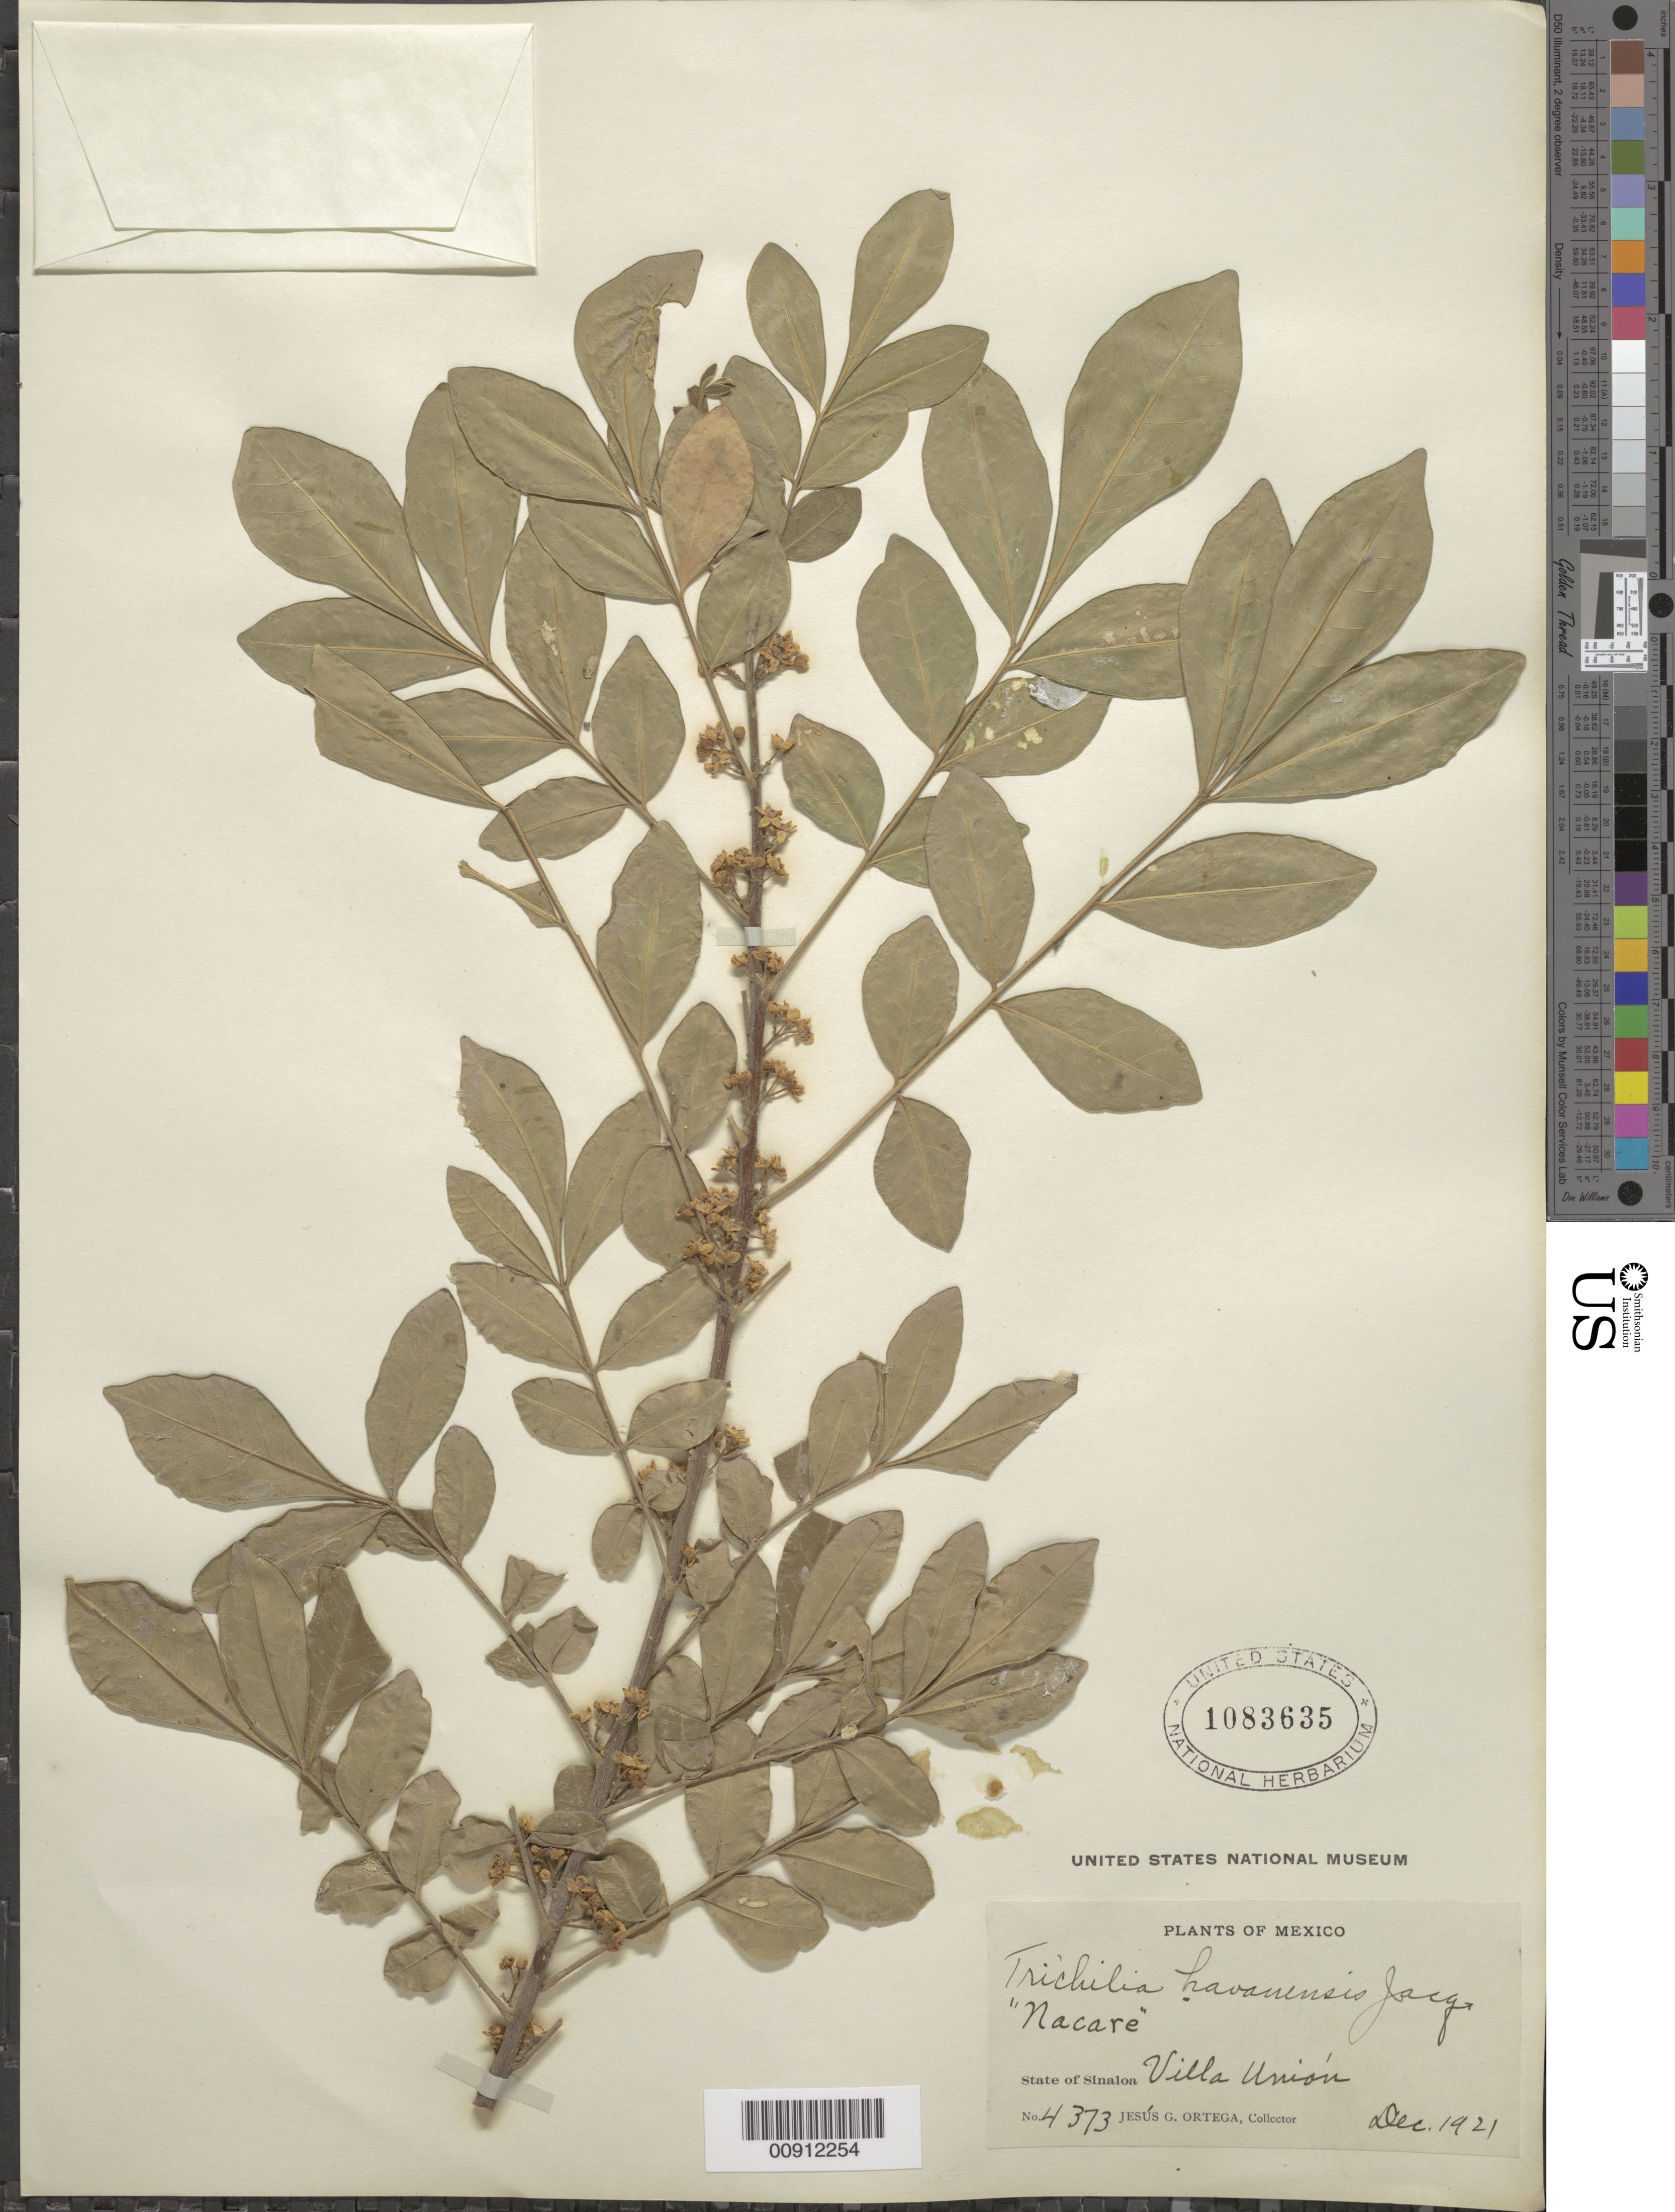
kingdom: Plantae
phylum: Tracheophyta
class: Magnoliopsida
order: Sapindales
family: Meliaceae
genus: Trichilia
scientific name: Trichilia havanensis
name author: Jacq.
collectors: J. Ortega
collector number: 4373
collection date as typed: Dec 1921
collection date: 1921-12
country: Mexico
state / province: Sinaloa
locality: State of Sinaloa: Villa Unión.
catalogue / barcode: US 1083635